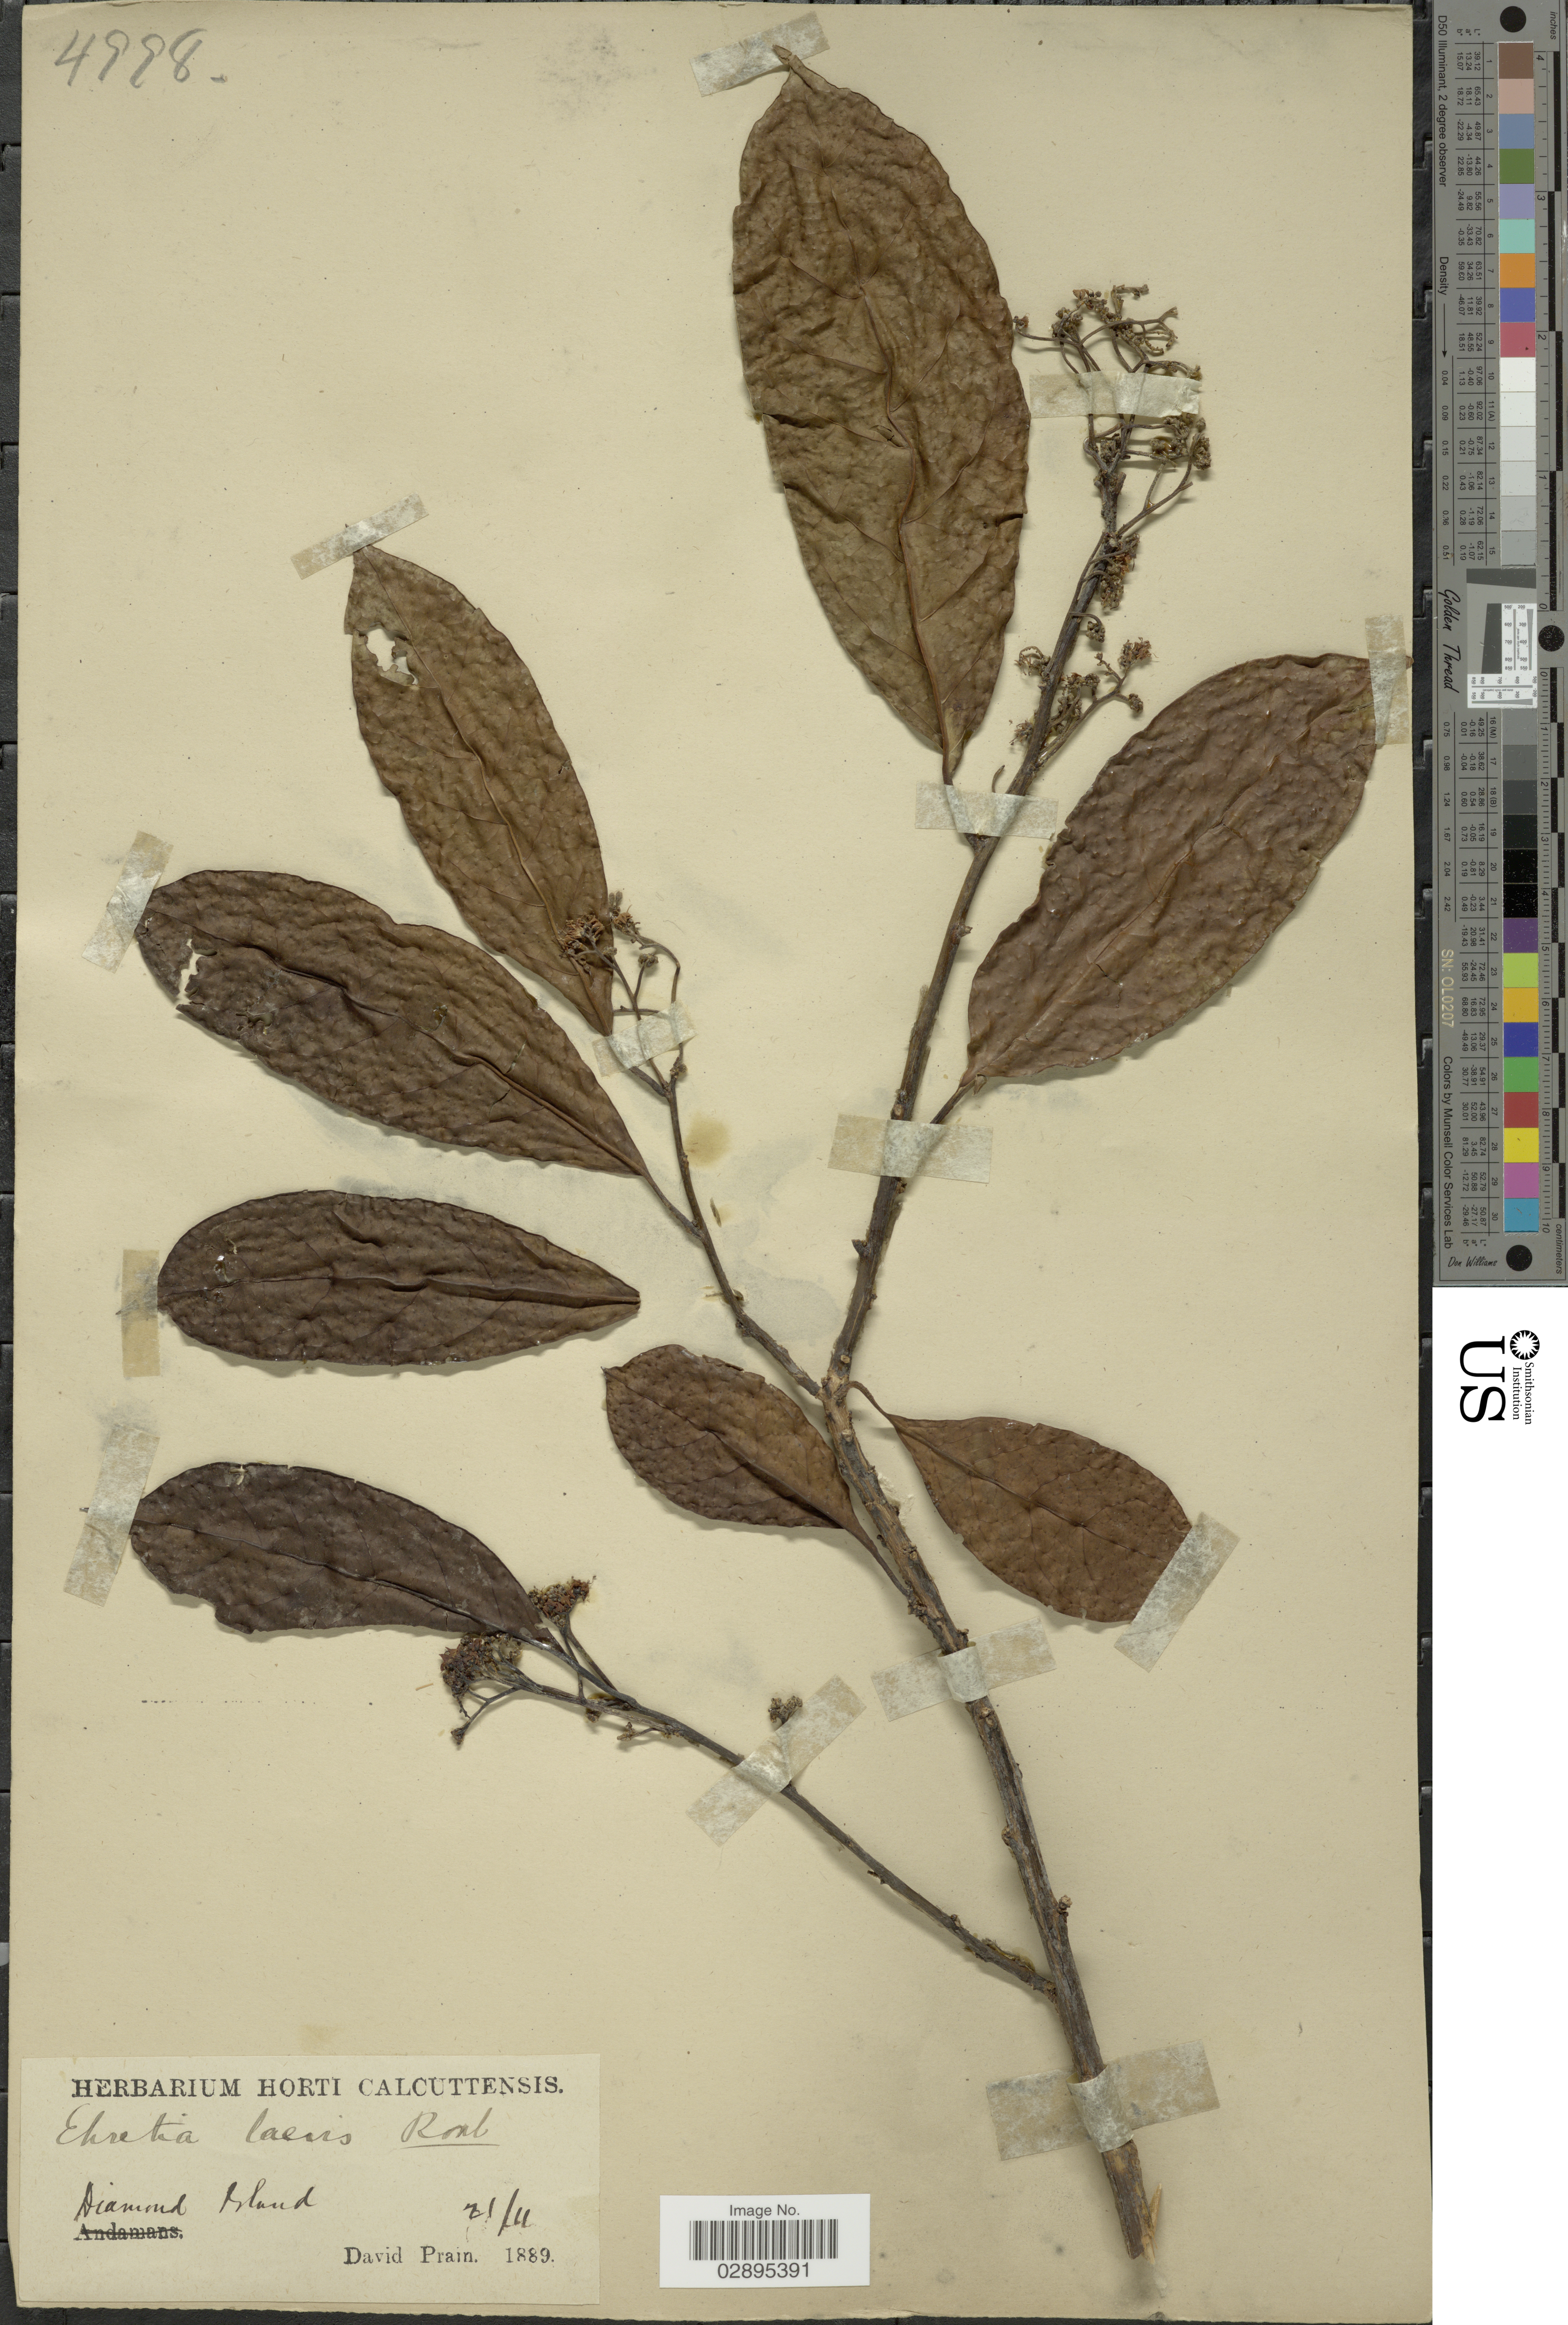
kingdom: Plantae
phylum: Tracheophyta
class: Magnoliopsida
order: Boraginales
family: Ehretiaceae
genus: Ehretia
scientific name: Ehretia laevis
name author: Roxb.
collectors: D. Prain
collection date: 1889-04-21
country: Myanmar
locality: Diamond Island.